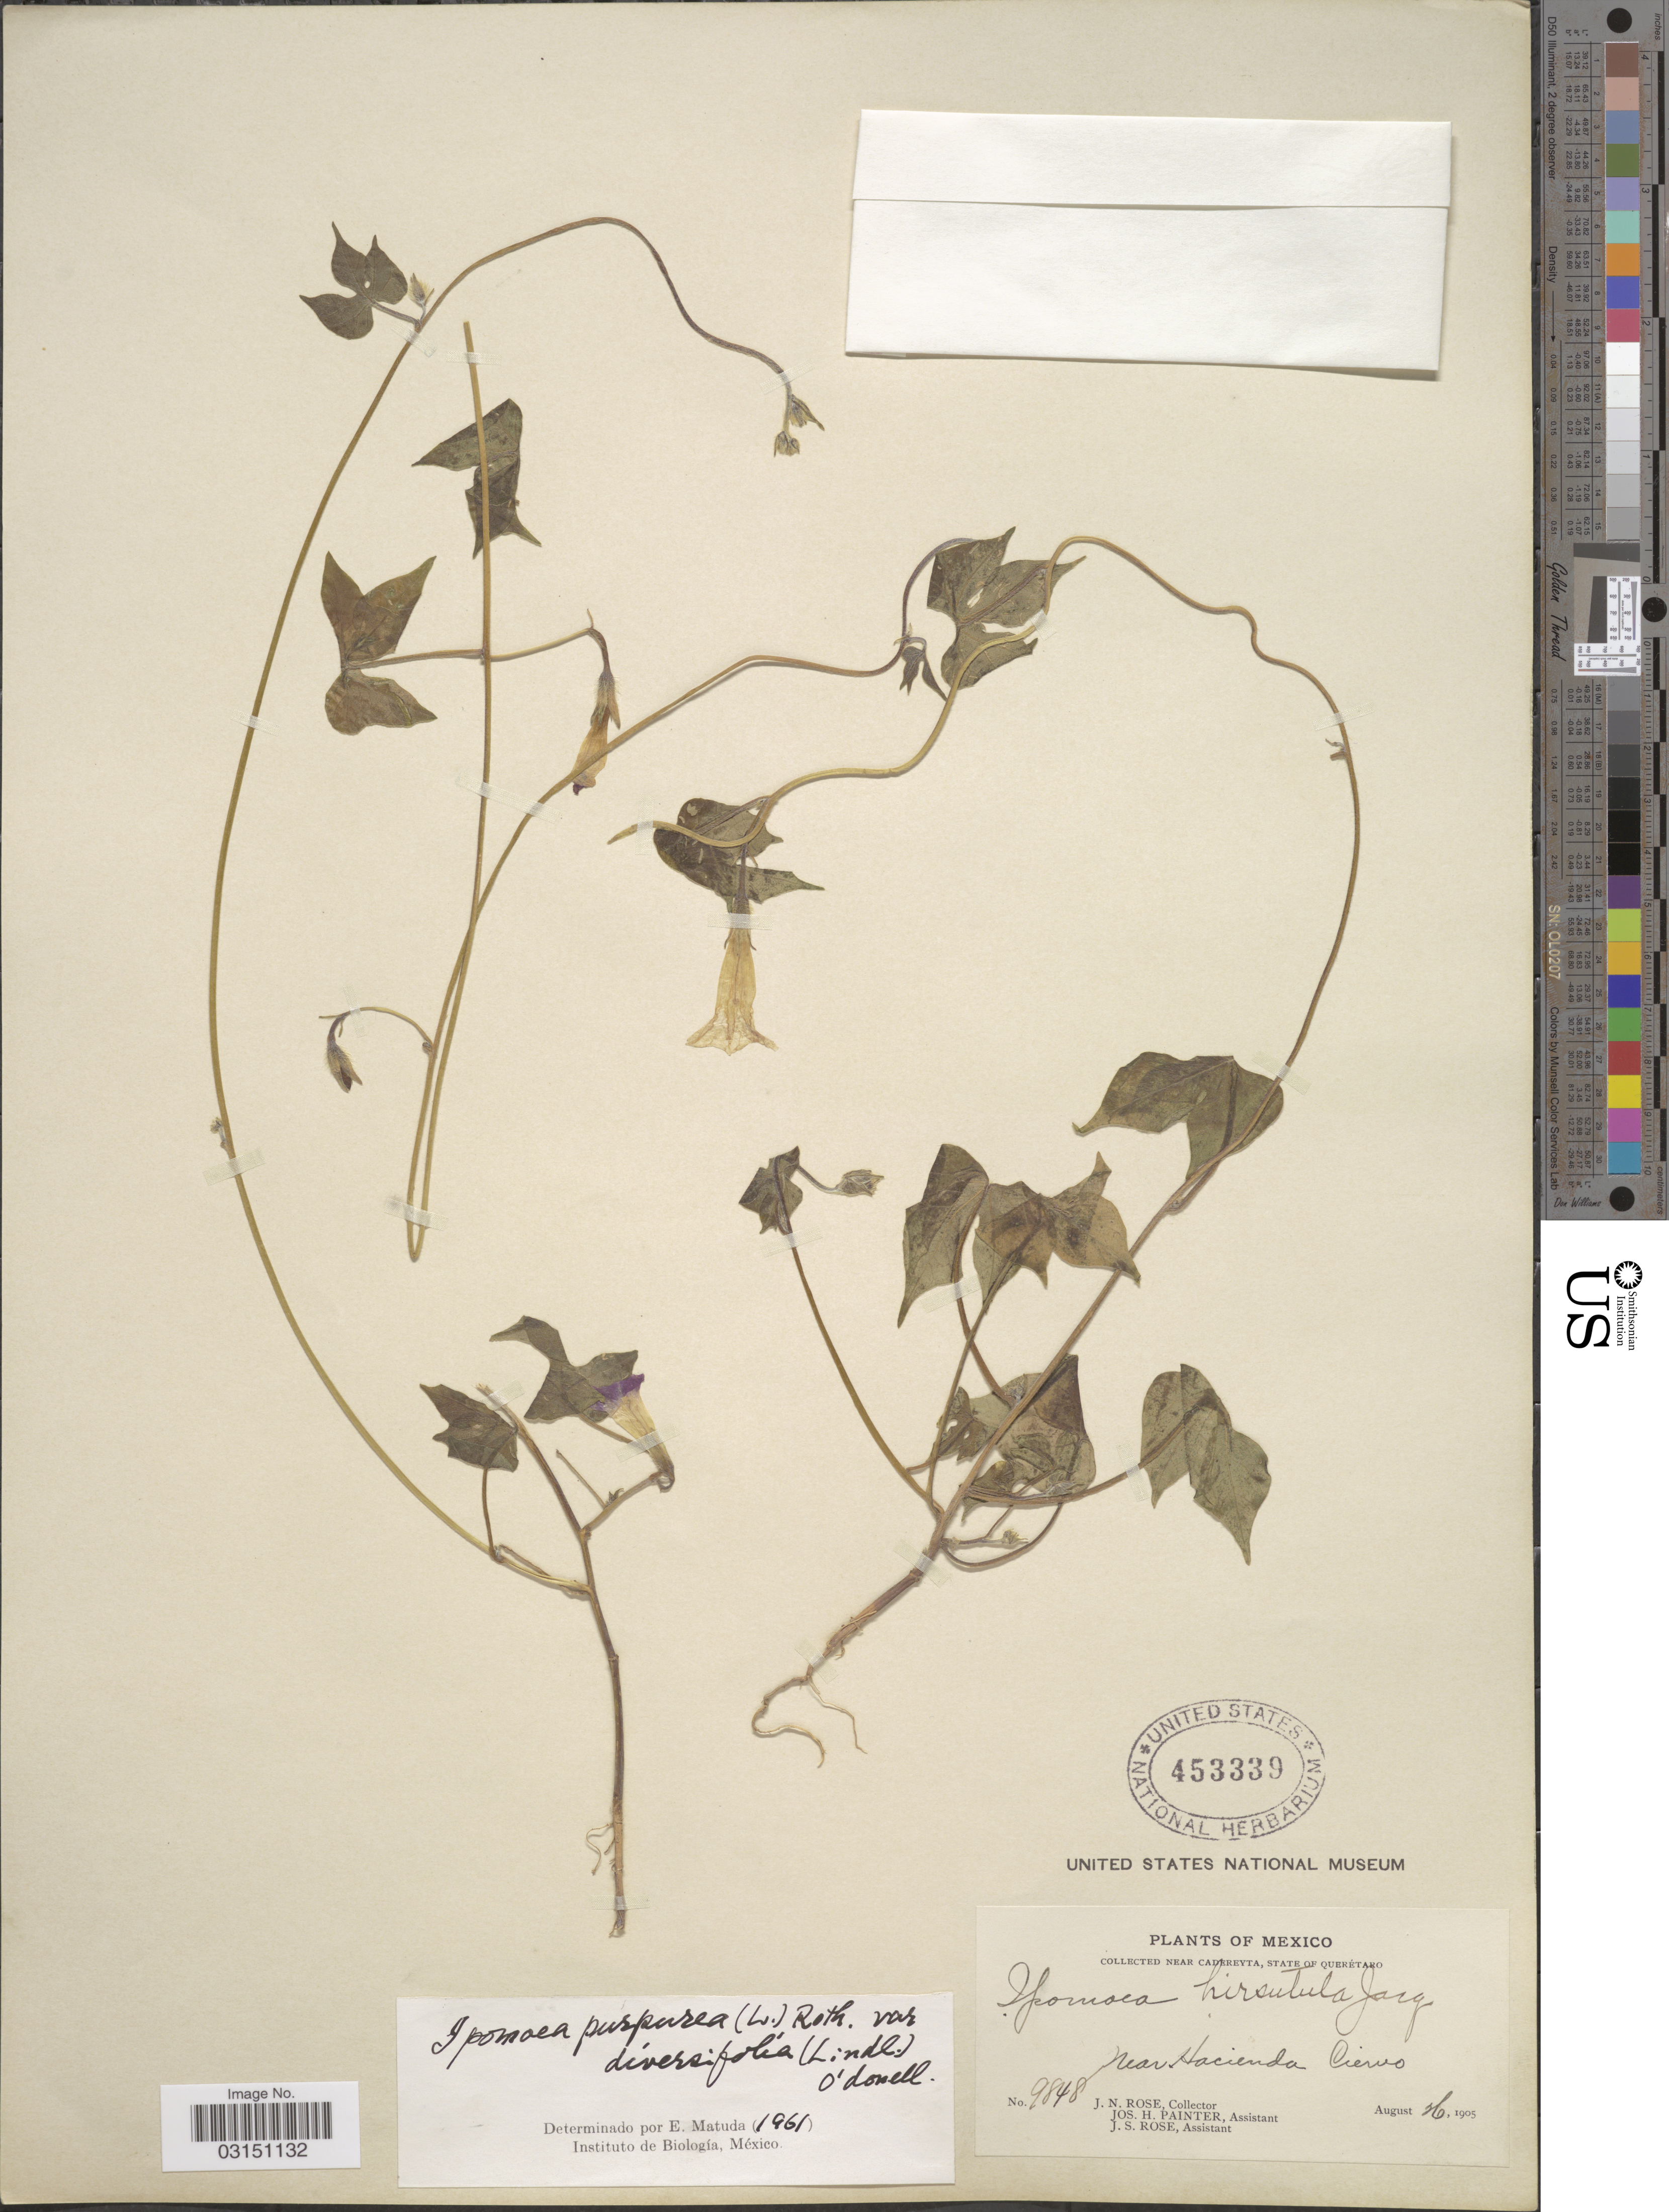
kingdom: Plantae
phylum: Tracheophyta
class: Magnoliopsida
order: Solanales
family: Convolvulaceae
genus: Ipomoea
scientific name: Ipomoea purpurea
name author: (L.) Roth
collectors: J. N. Rose, J. H. Painter & J. S. Rose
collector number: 9848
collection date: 1905-08-26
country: Mexico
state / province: Querétaro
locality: Near Cadereyta, near Hacienda Ciervo.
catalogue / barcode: US 453339